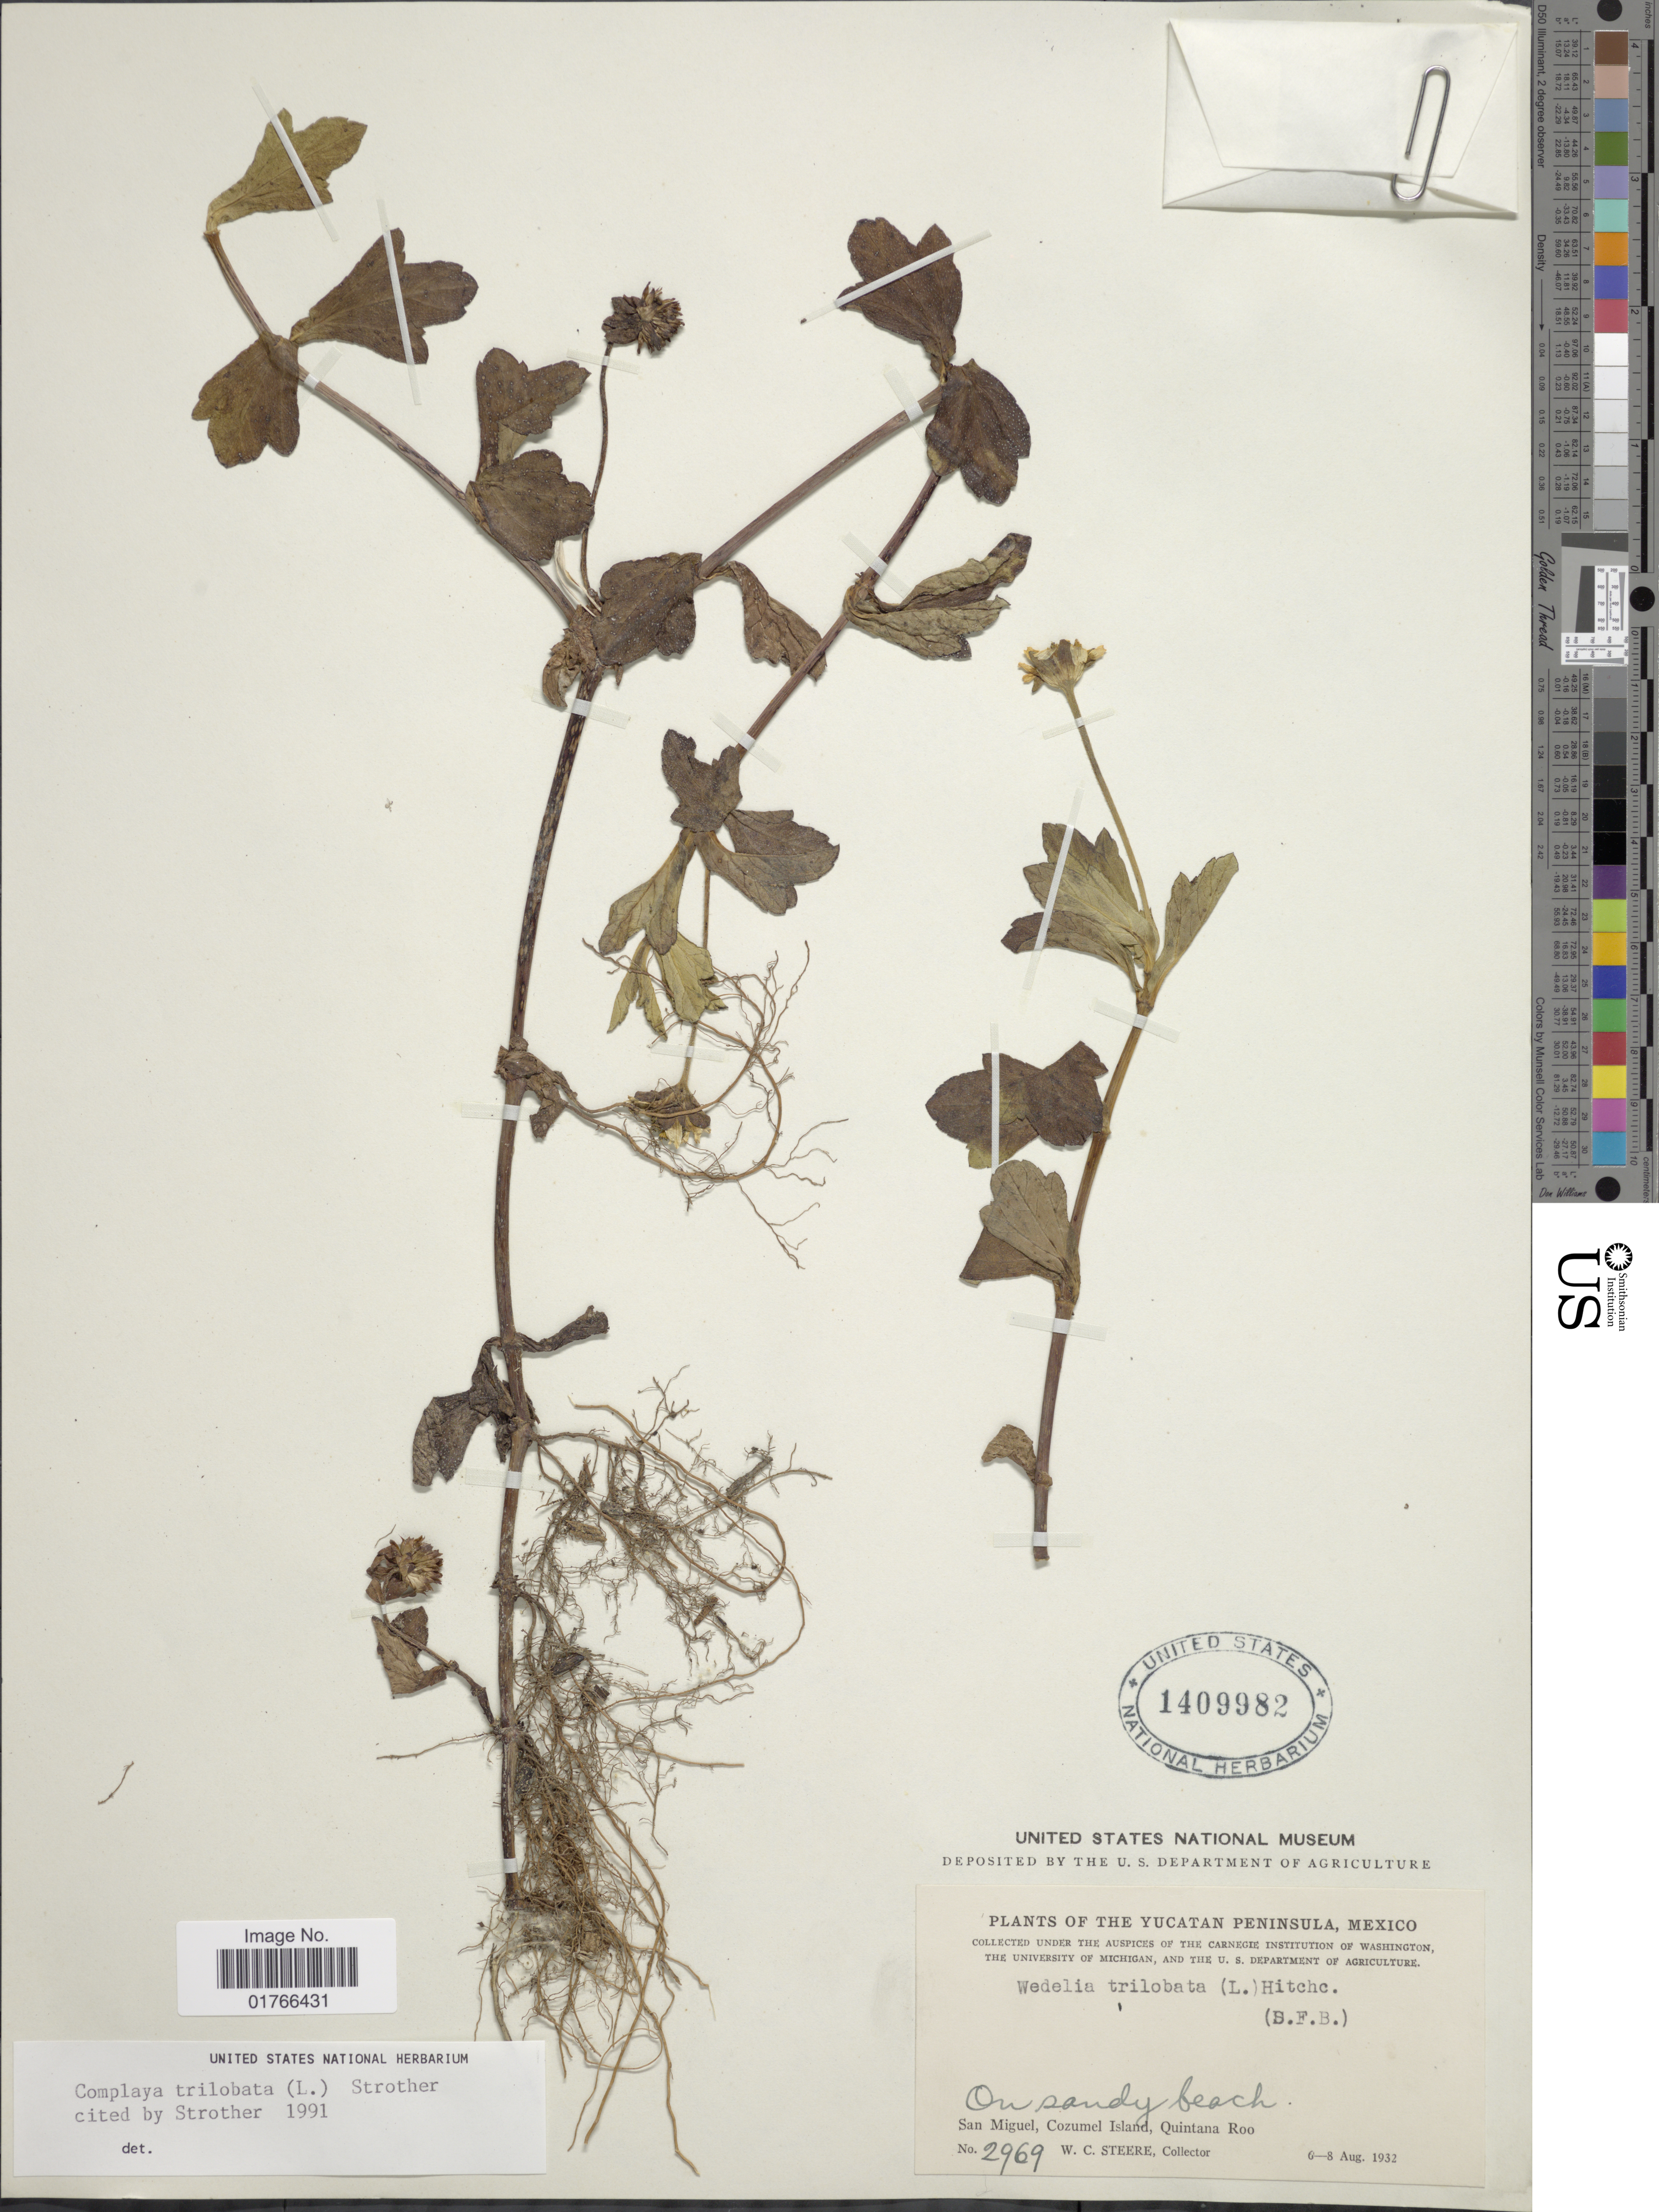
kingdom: Plantae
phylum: Tracheophyta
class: Magnoliopsida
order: Asterales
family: Asteraceae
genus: Sphagneticola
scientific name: Sphagneticola trilobata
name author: (L.) Pruski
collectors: W. C. Steere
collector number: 2969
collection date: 1932-08-06/1932-08-08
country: Mexico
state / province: Quintana Roo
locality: San Miguel, Cozumel Island, Quintana Roo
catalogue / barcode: US 1409982